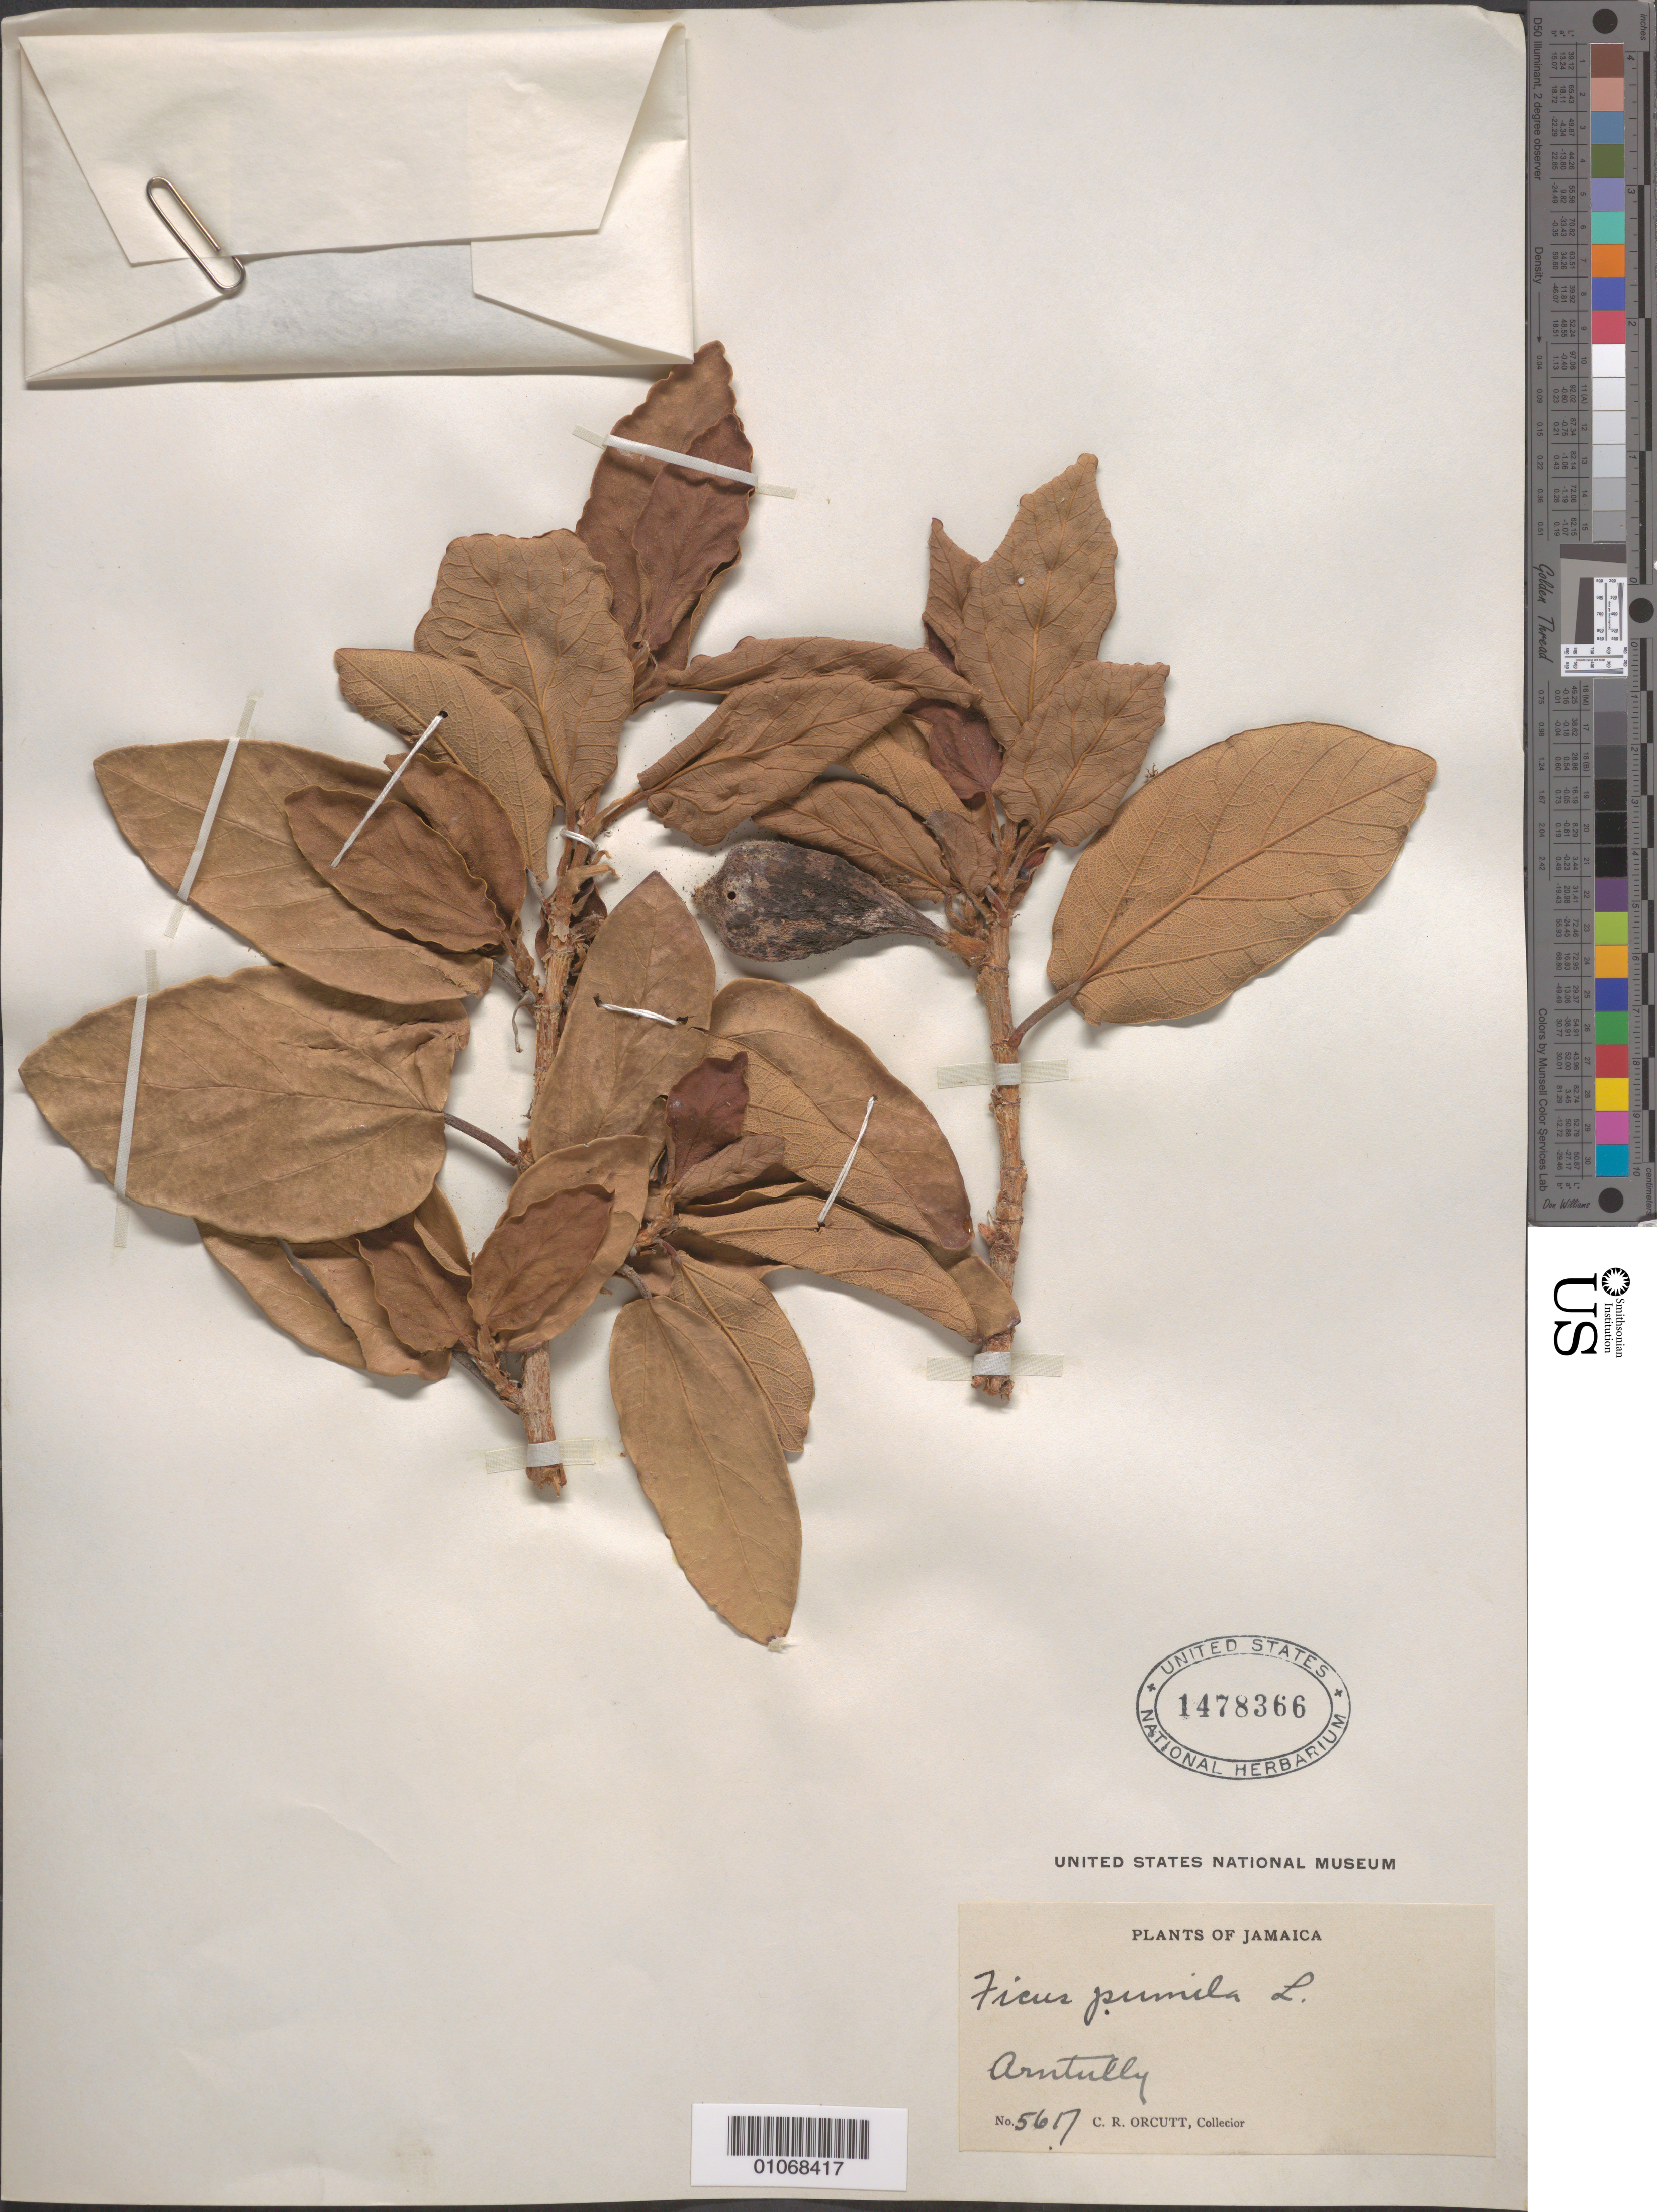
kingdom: Plantae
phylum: Tracheophyta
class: Magnoliopsida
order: Rosales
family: Moraceae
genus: Ficus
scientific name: Ficus pumila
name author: L.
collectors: C. R. Orcutt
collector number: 5617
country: Jamaica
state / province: Saint Thomas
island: Jamaica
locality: Arntully.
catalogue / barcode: US 1478366